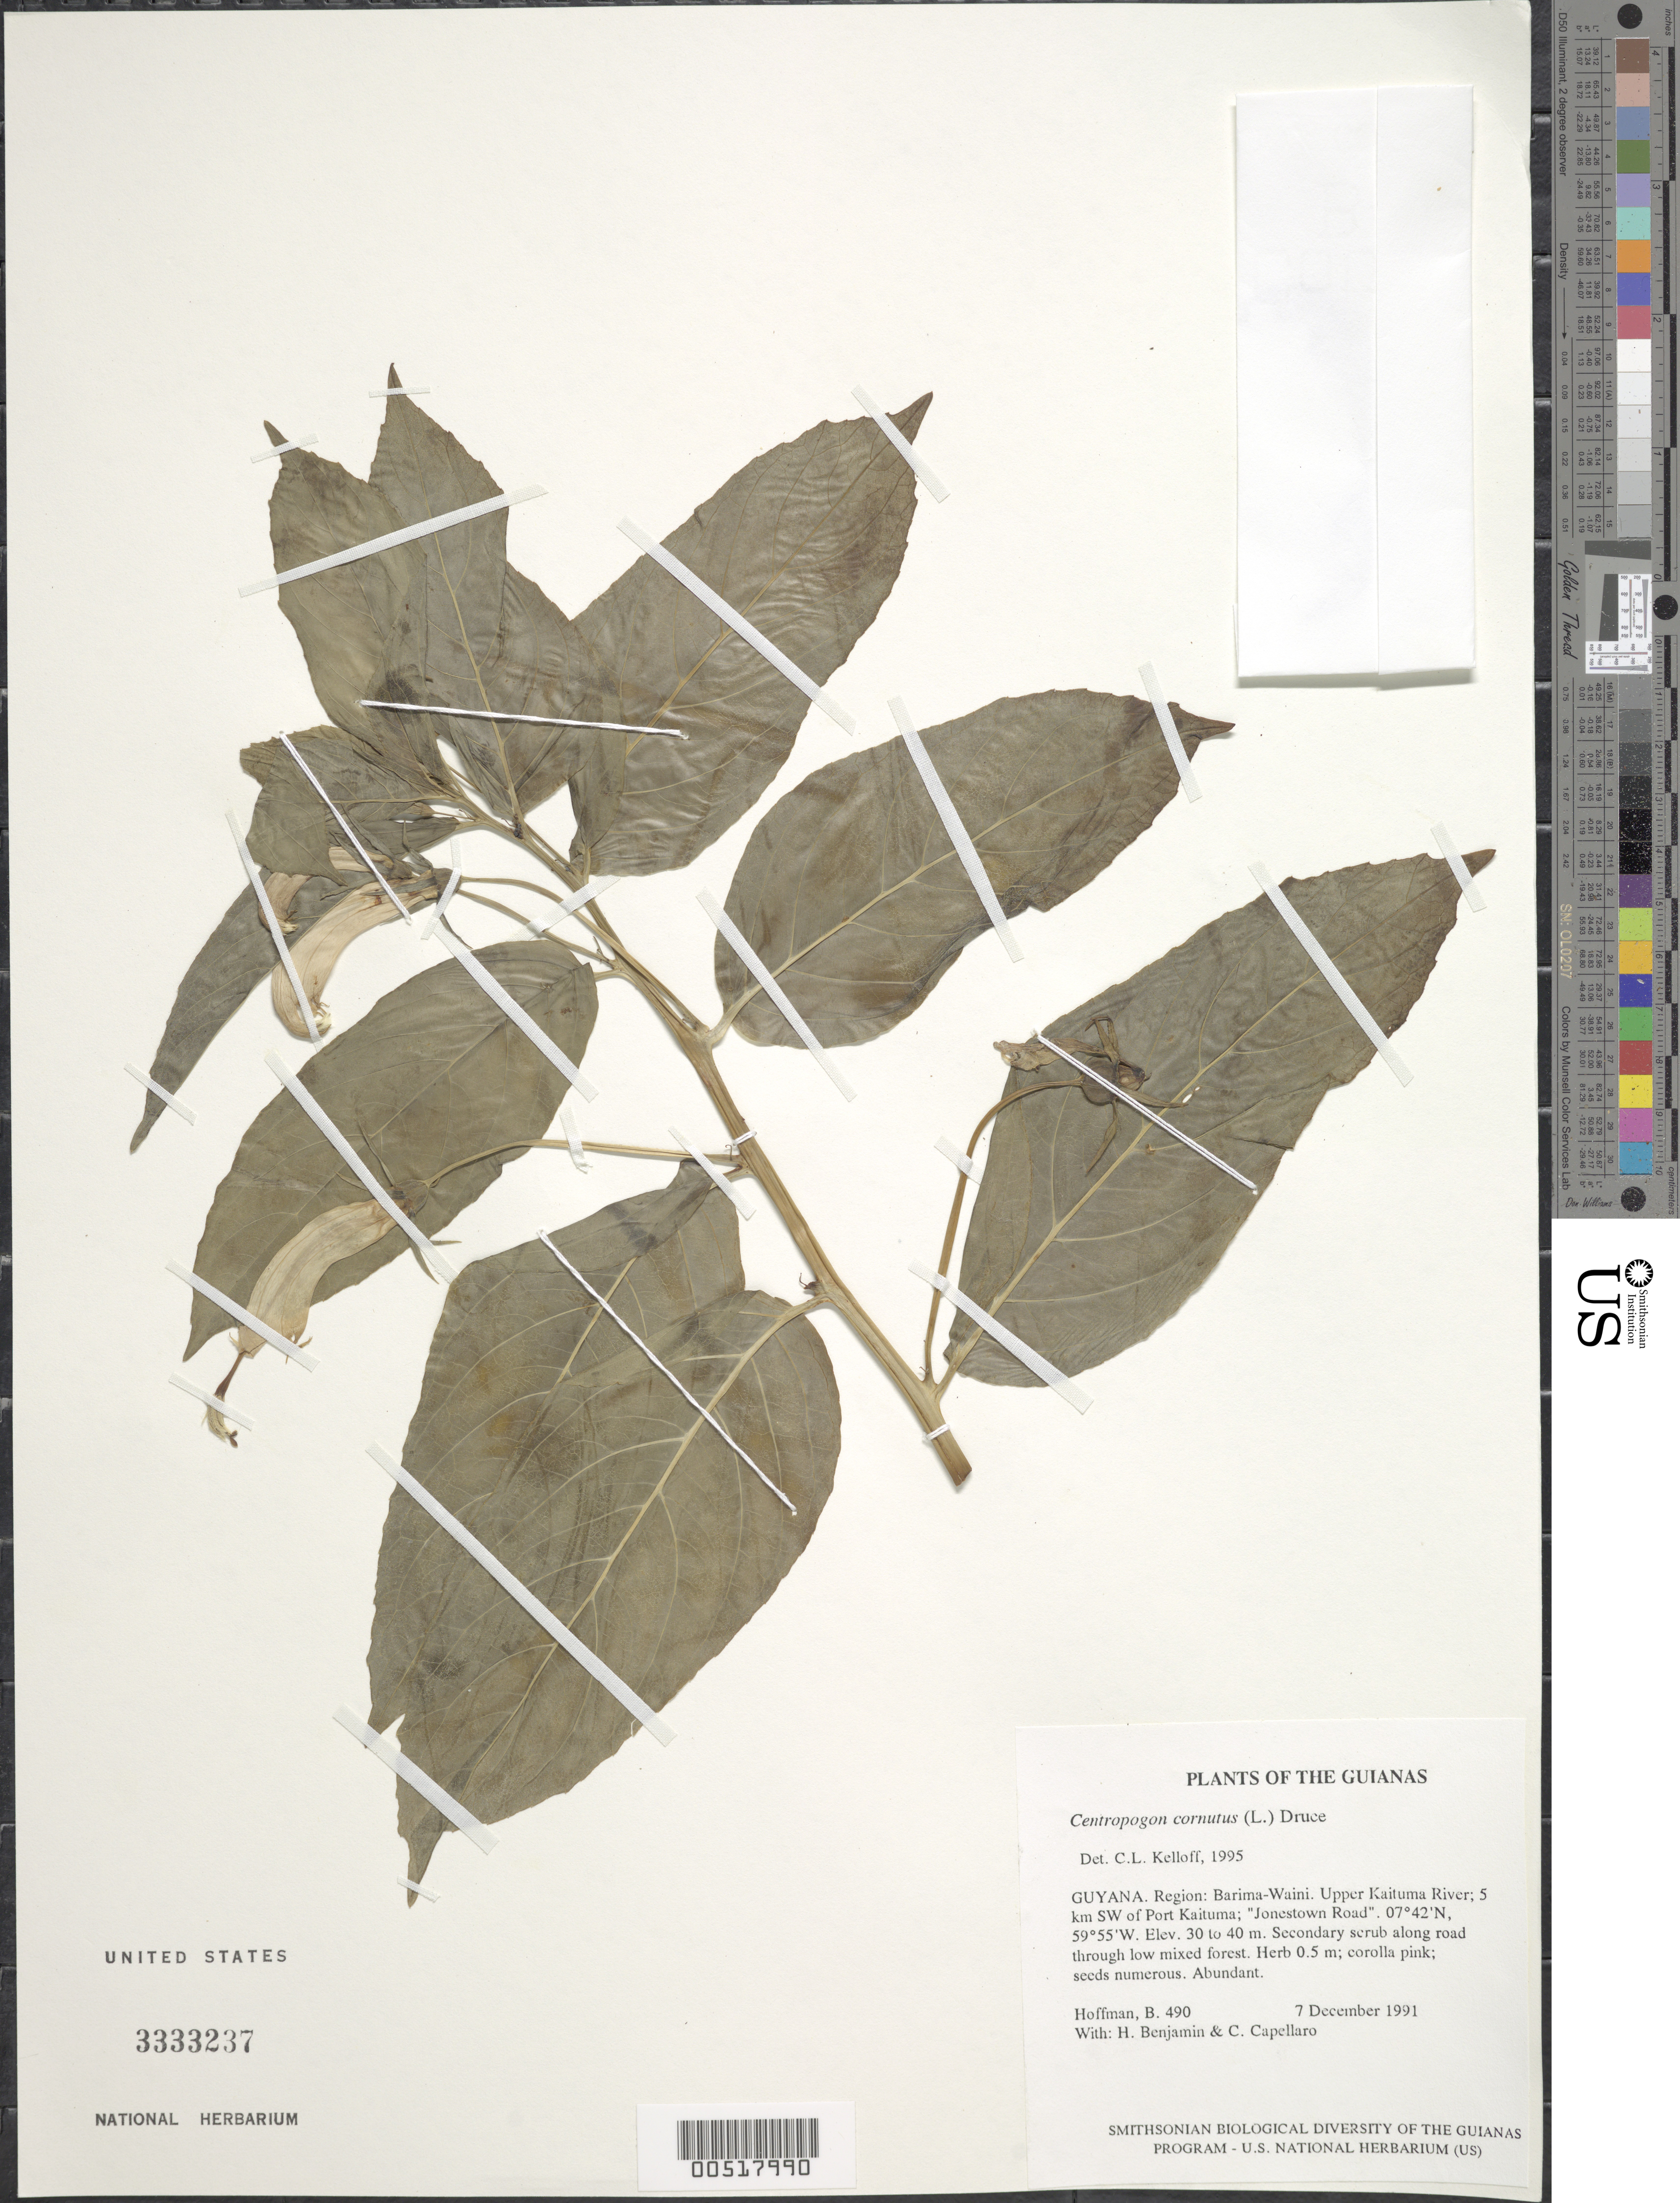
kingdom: Plantae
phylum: Tracheophyta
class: Magnoliopsida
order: Asterales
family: Campanulaceae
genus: Centropogon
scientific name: Centropogon cornutus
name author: (L.) Druce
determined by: Kelloff, Carol L., (US), Smithsonian Institution - National Museum of Natural History (UNITED STATES)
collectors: B. Hoffman, H. Benjamin & C. Capellaro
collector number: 490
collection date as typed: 7 December 1991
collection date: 1991-12-07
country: Guyana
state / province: Barima-Waini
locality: Upper Kaituma River; 5 km SW of Port Kaituma; "Jonestown Road"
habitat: Secondary scrub along road through low mixed forest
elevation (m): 30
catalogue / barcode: US 3333237